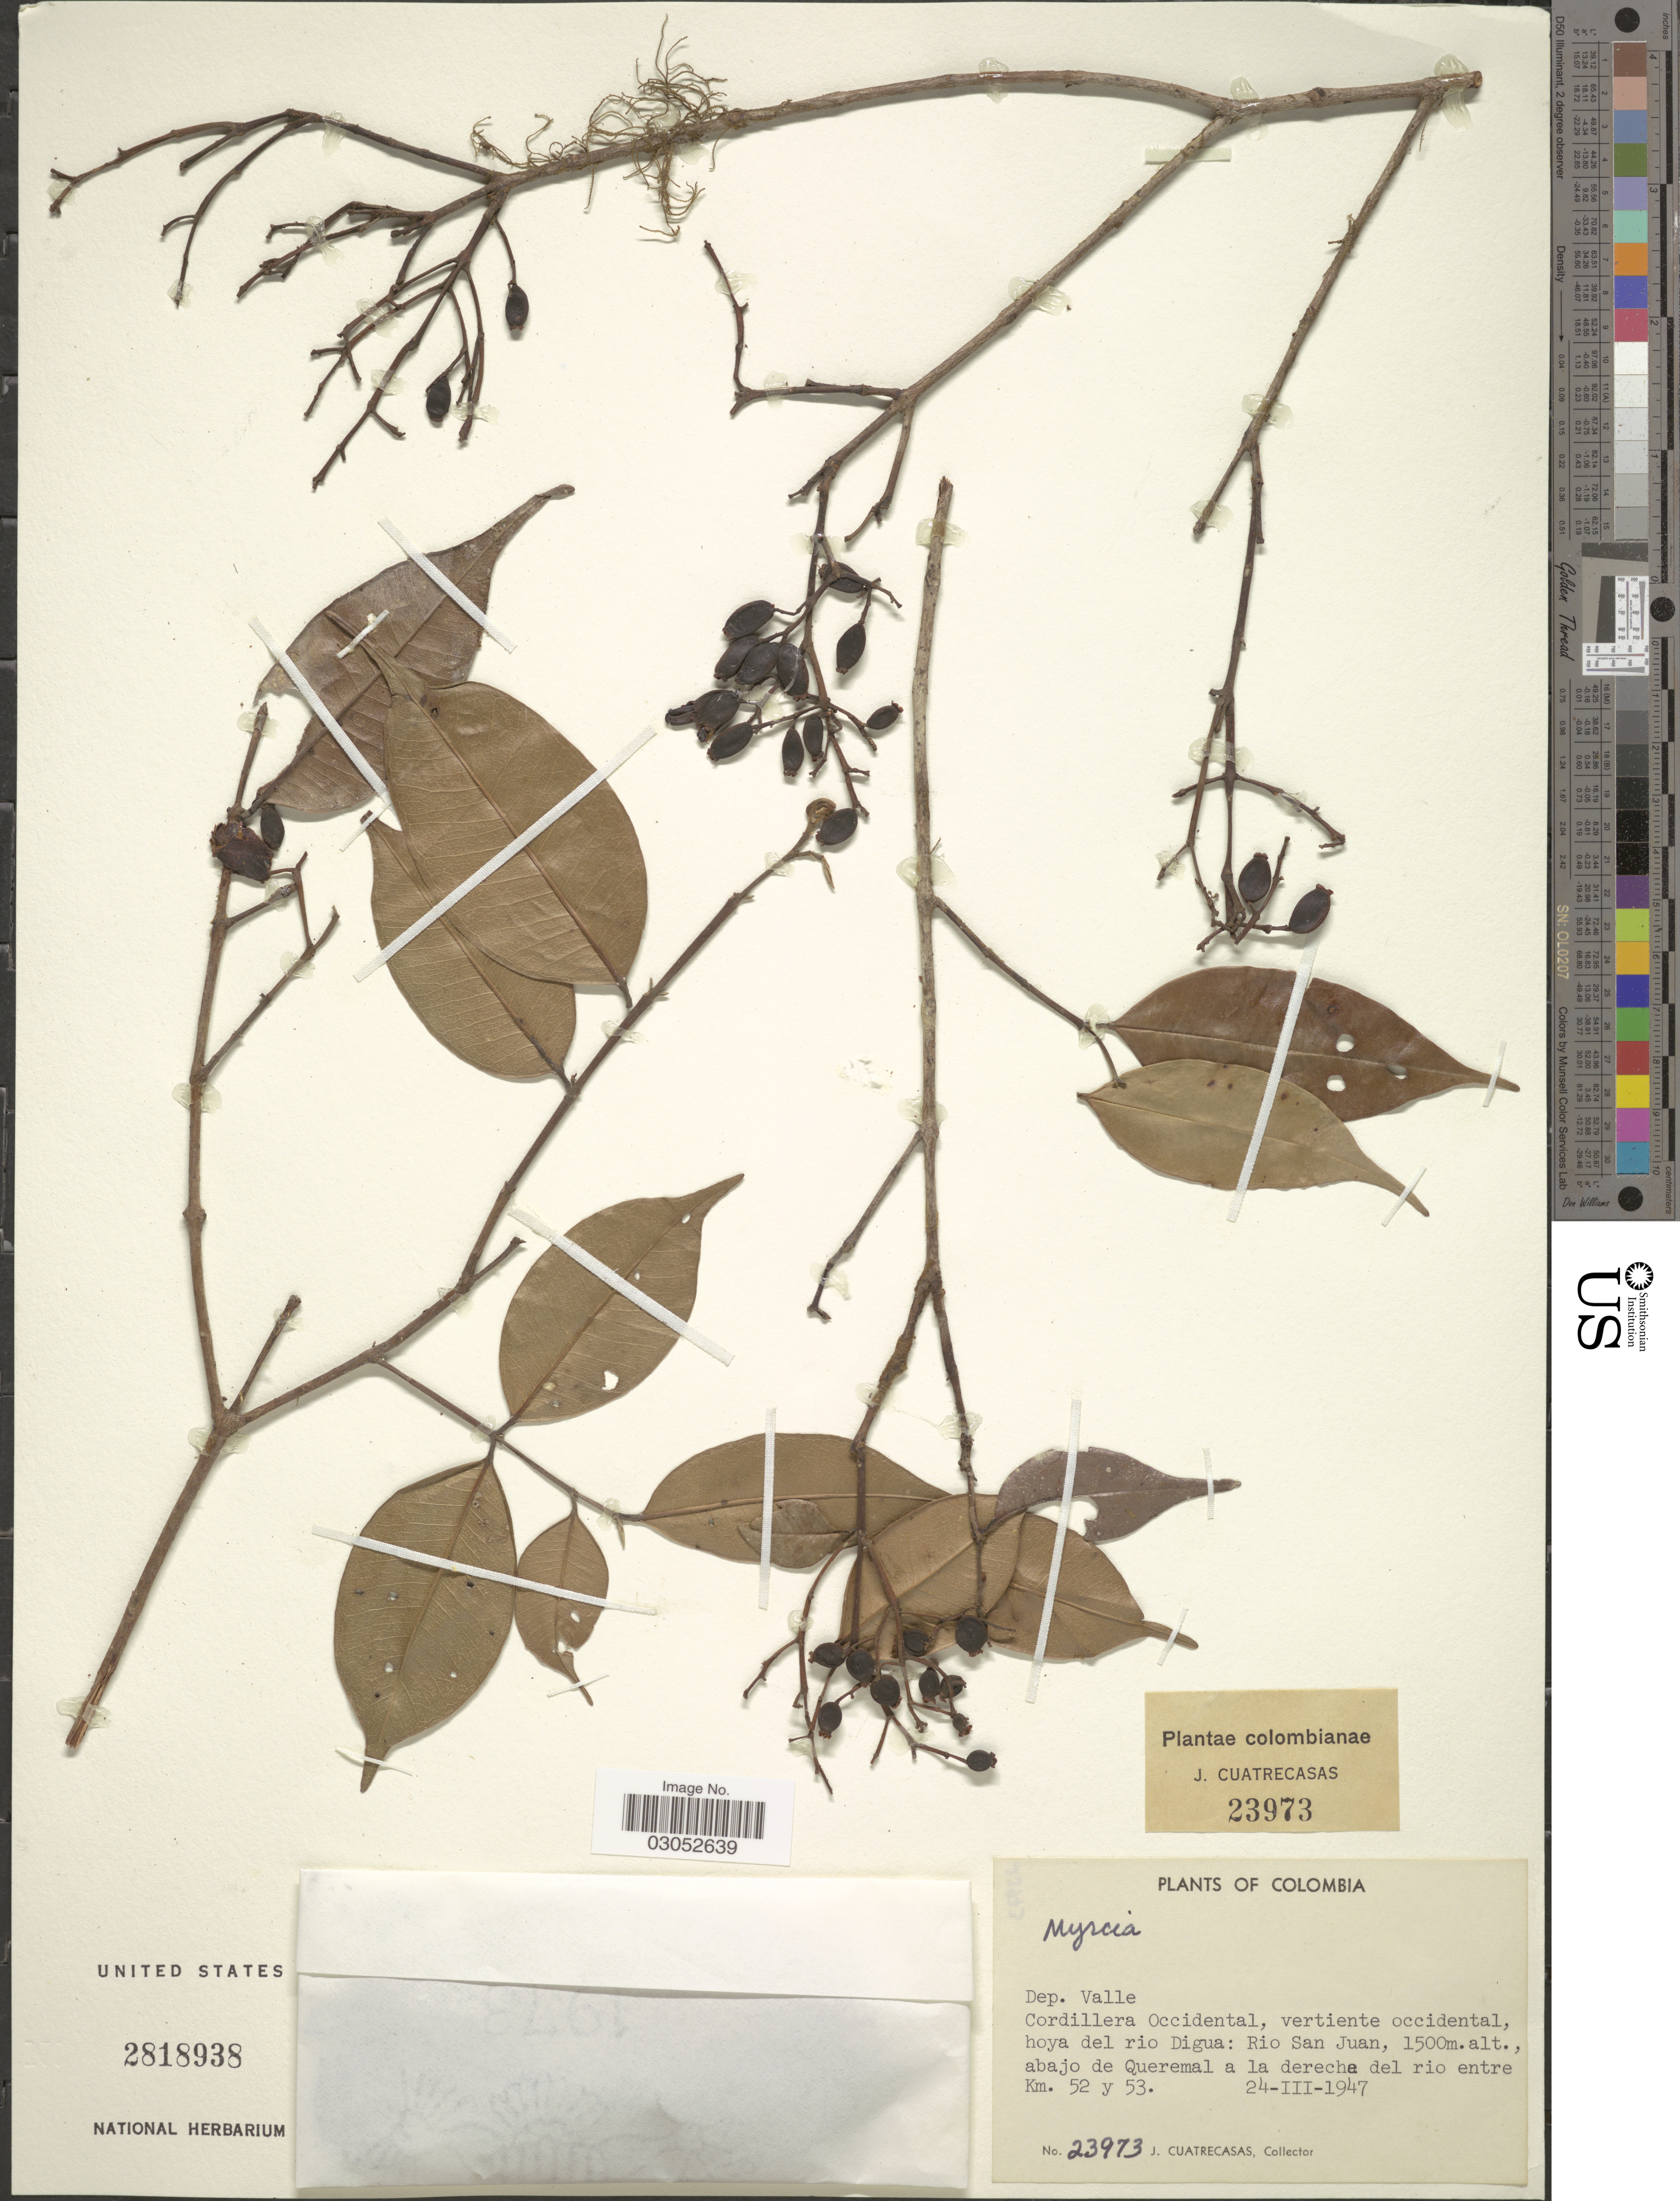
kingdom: Plantae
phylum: Tracheophyta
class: Magnoliopsida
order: Myrtales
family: Myrtaceae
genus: Myrcia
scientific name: Myrcia sp.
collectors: J. Cuatrecasas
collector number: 23973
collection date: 1947-03-24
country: Colombia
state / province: Valle del Cauca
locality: Dep. Valle. Cordillera Occidental, vertiente occidental, hoya del rio Digua: Rio San Juan, abajo de Queremal a la derecha del rio entre Km. 52 y 53.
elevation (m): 1500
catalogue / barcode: US 2818938